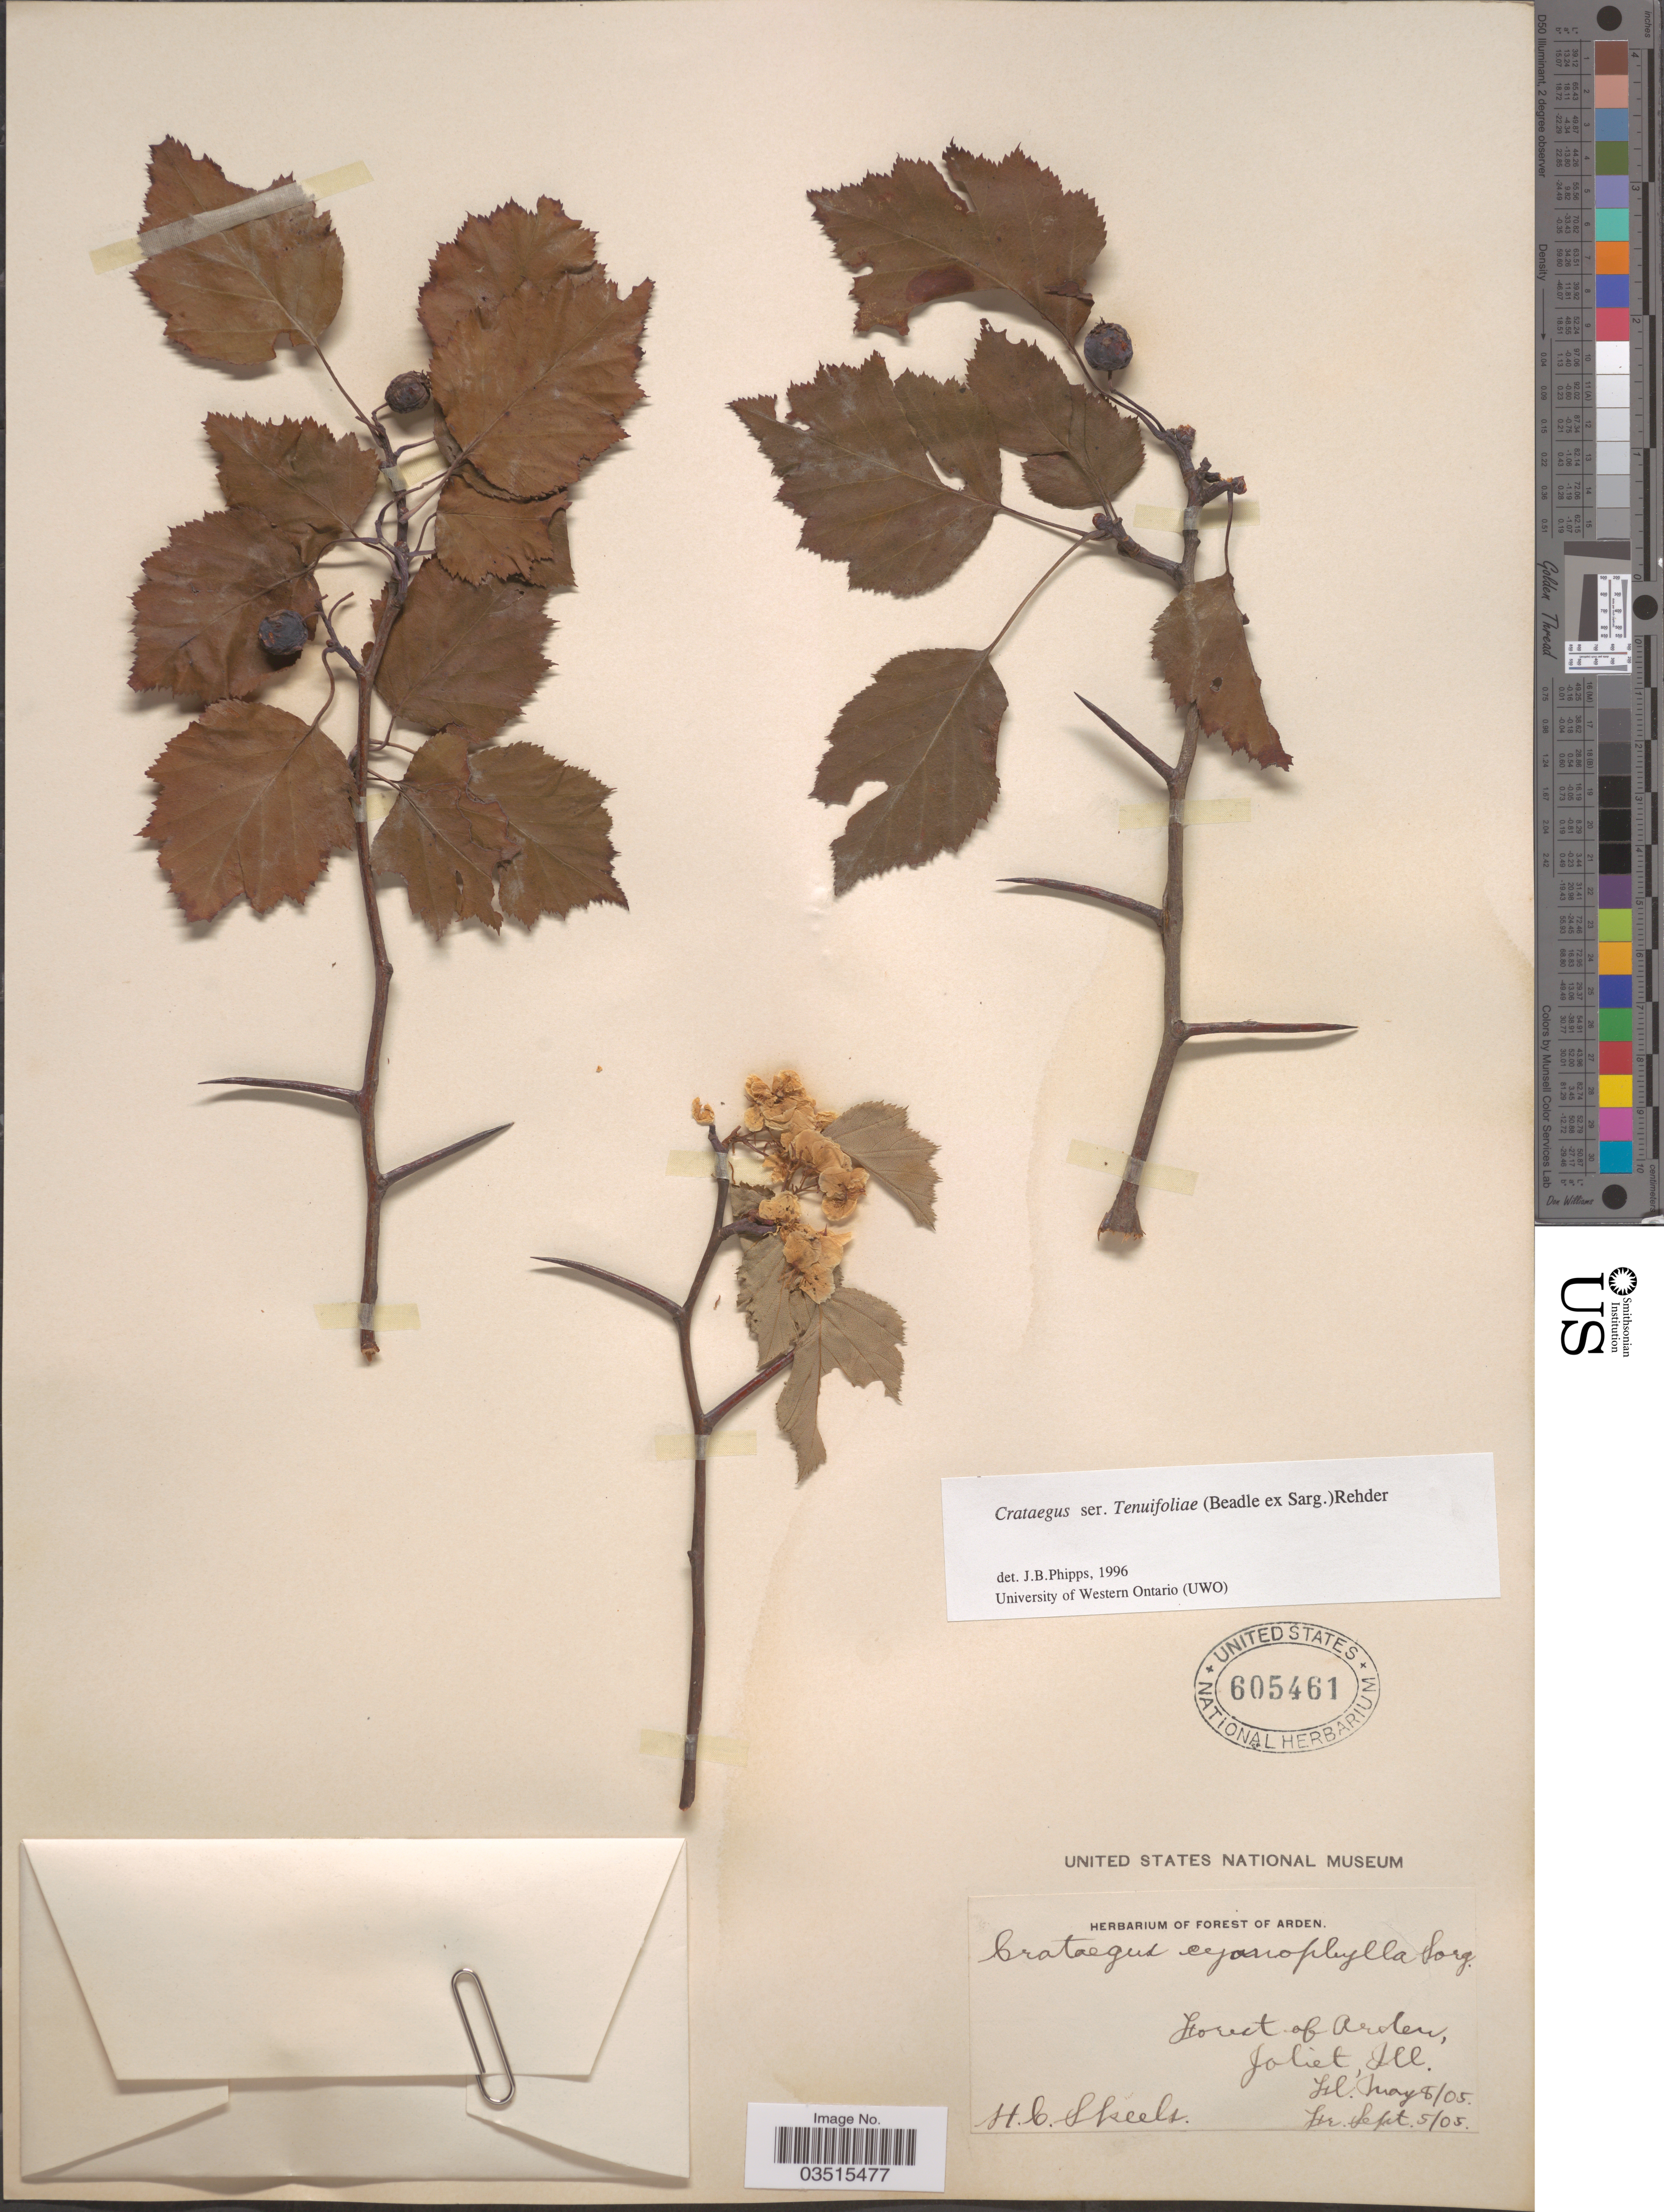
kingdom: Plantae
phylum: Tracheophyta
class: Magnoliopsida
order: Rosales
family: Rosaceae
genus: Crataegus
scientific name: Crataegus macrosperma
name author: Ashe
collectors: H. Skeels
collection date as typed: Transcribed d/m/y: 8/5/5 to 5/9/5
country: United States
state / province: Illinois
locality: Forest of Arden, Joliet.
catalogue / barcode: US 605461